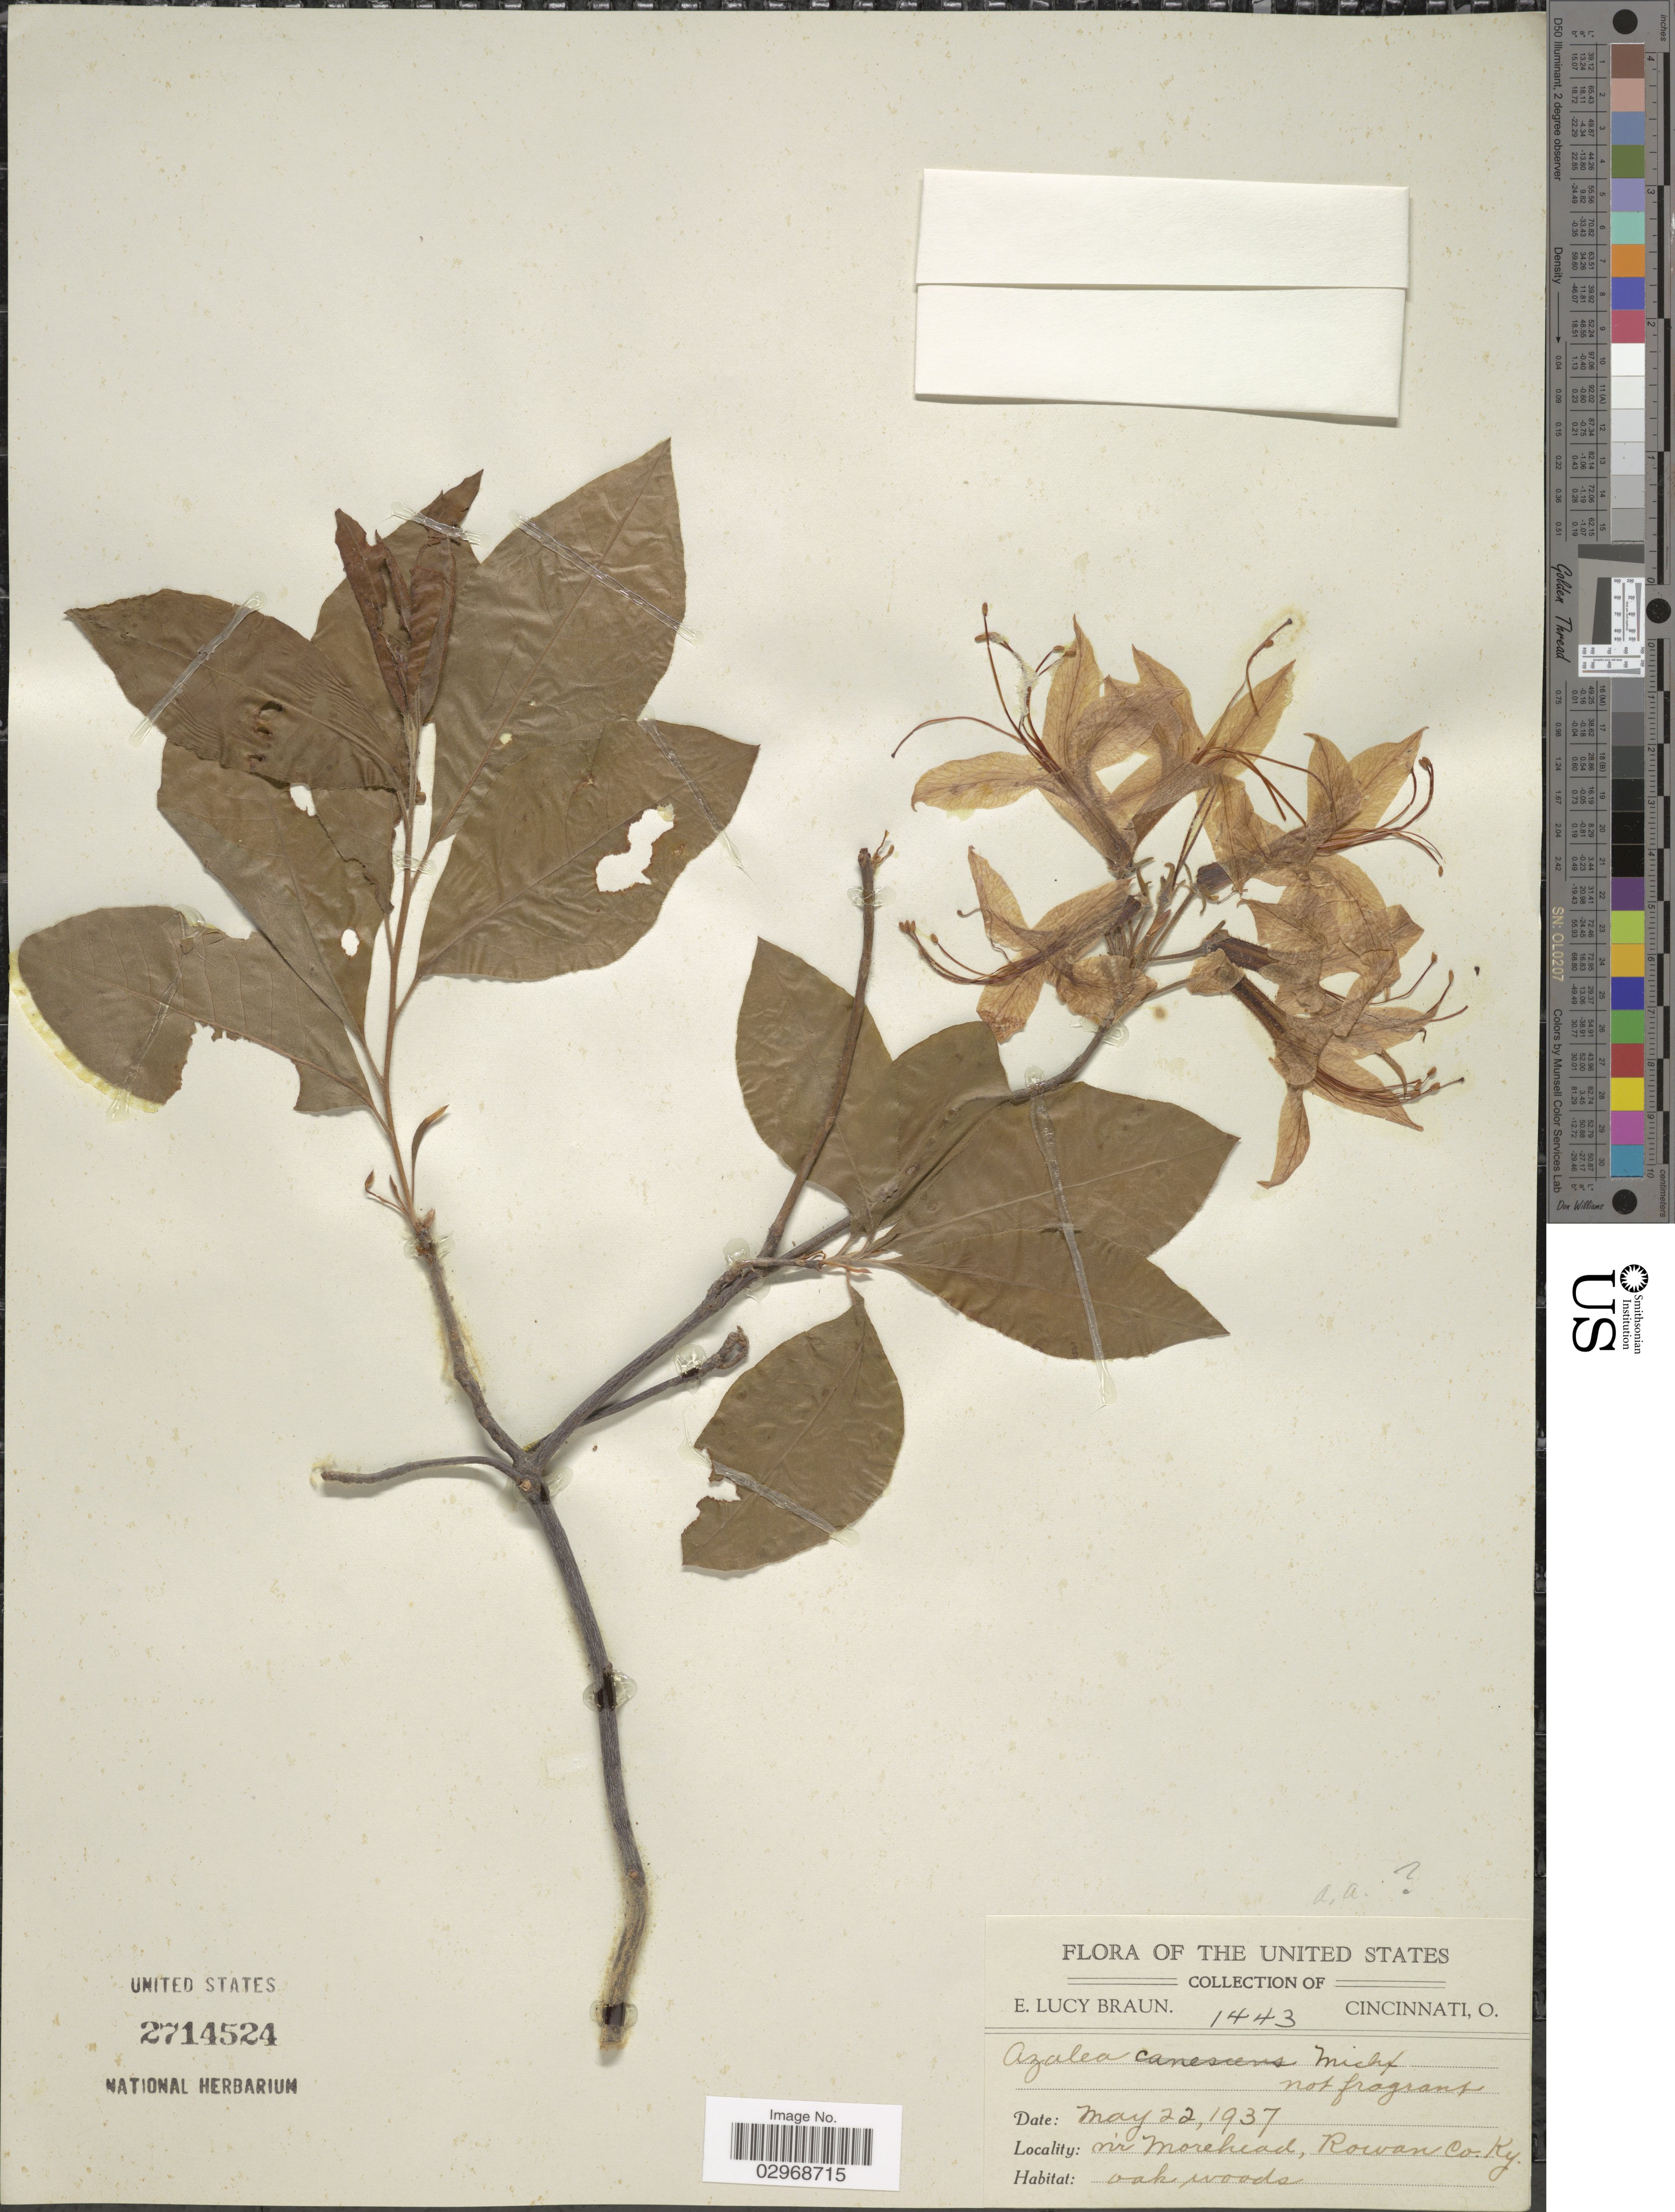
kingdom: Plantae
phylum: Tracheophyta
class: Magnoliopsida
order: Ericales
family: Ericaceae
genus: Rhododendron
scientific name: Rhododendron sp.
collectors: E. L. Braun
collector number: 1443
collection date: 1937-05-22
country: United States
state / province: Kentucky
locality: Nr Morehead, Rowan Co. Ky.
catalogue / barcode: US 2714524